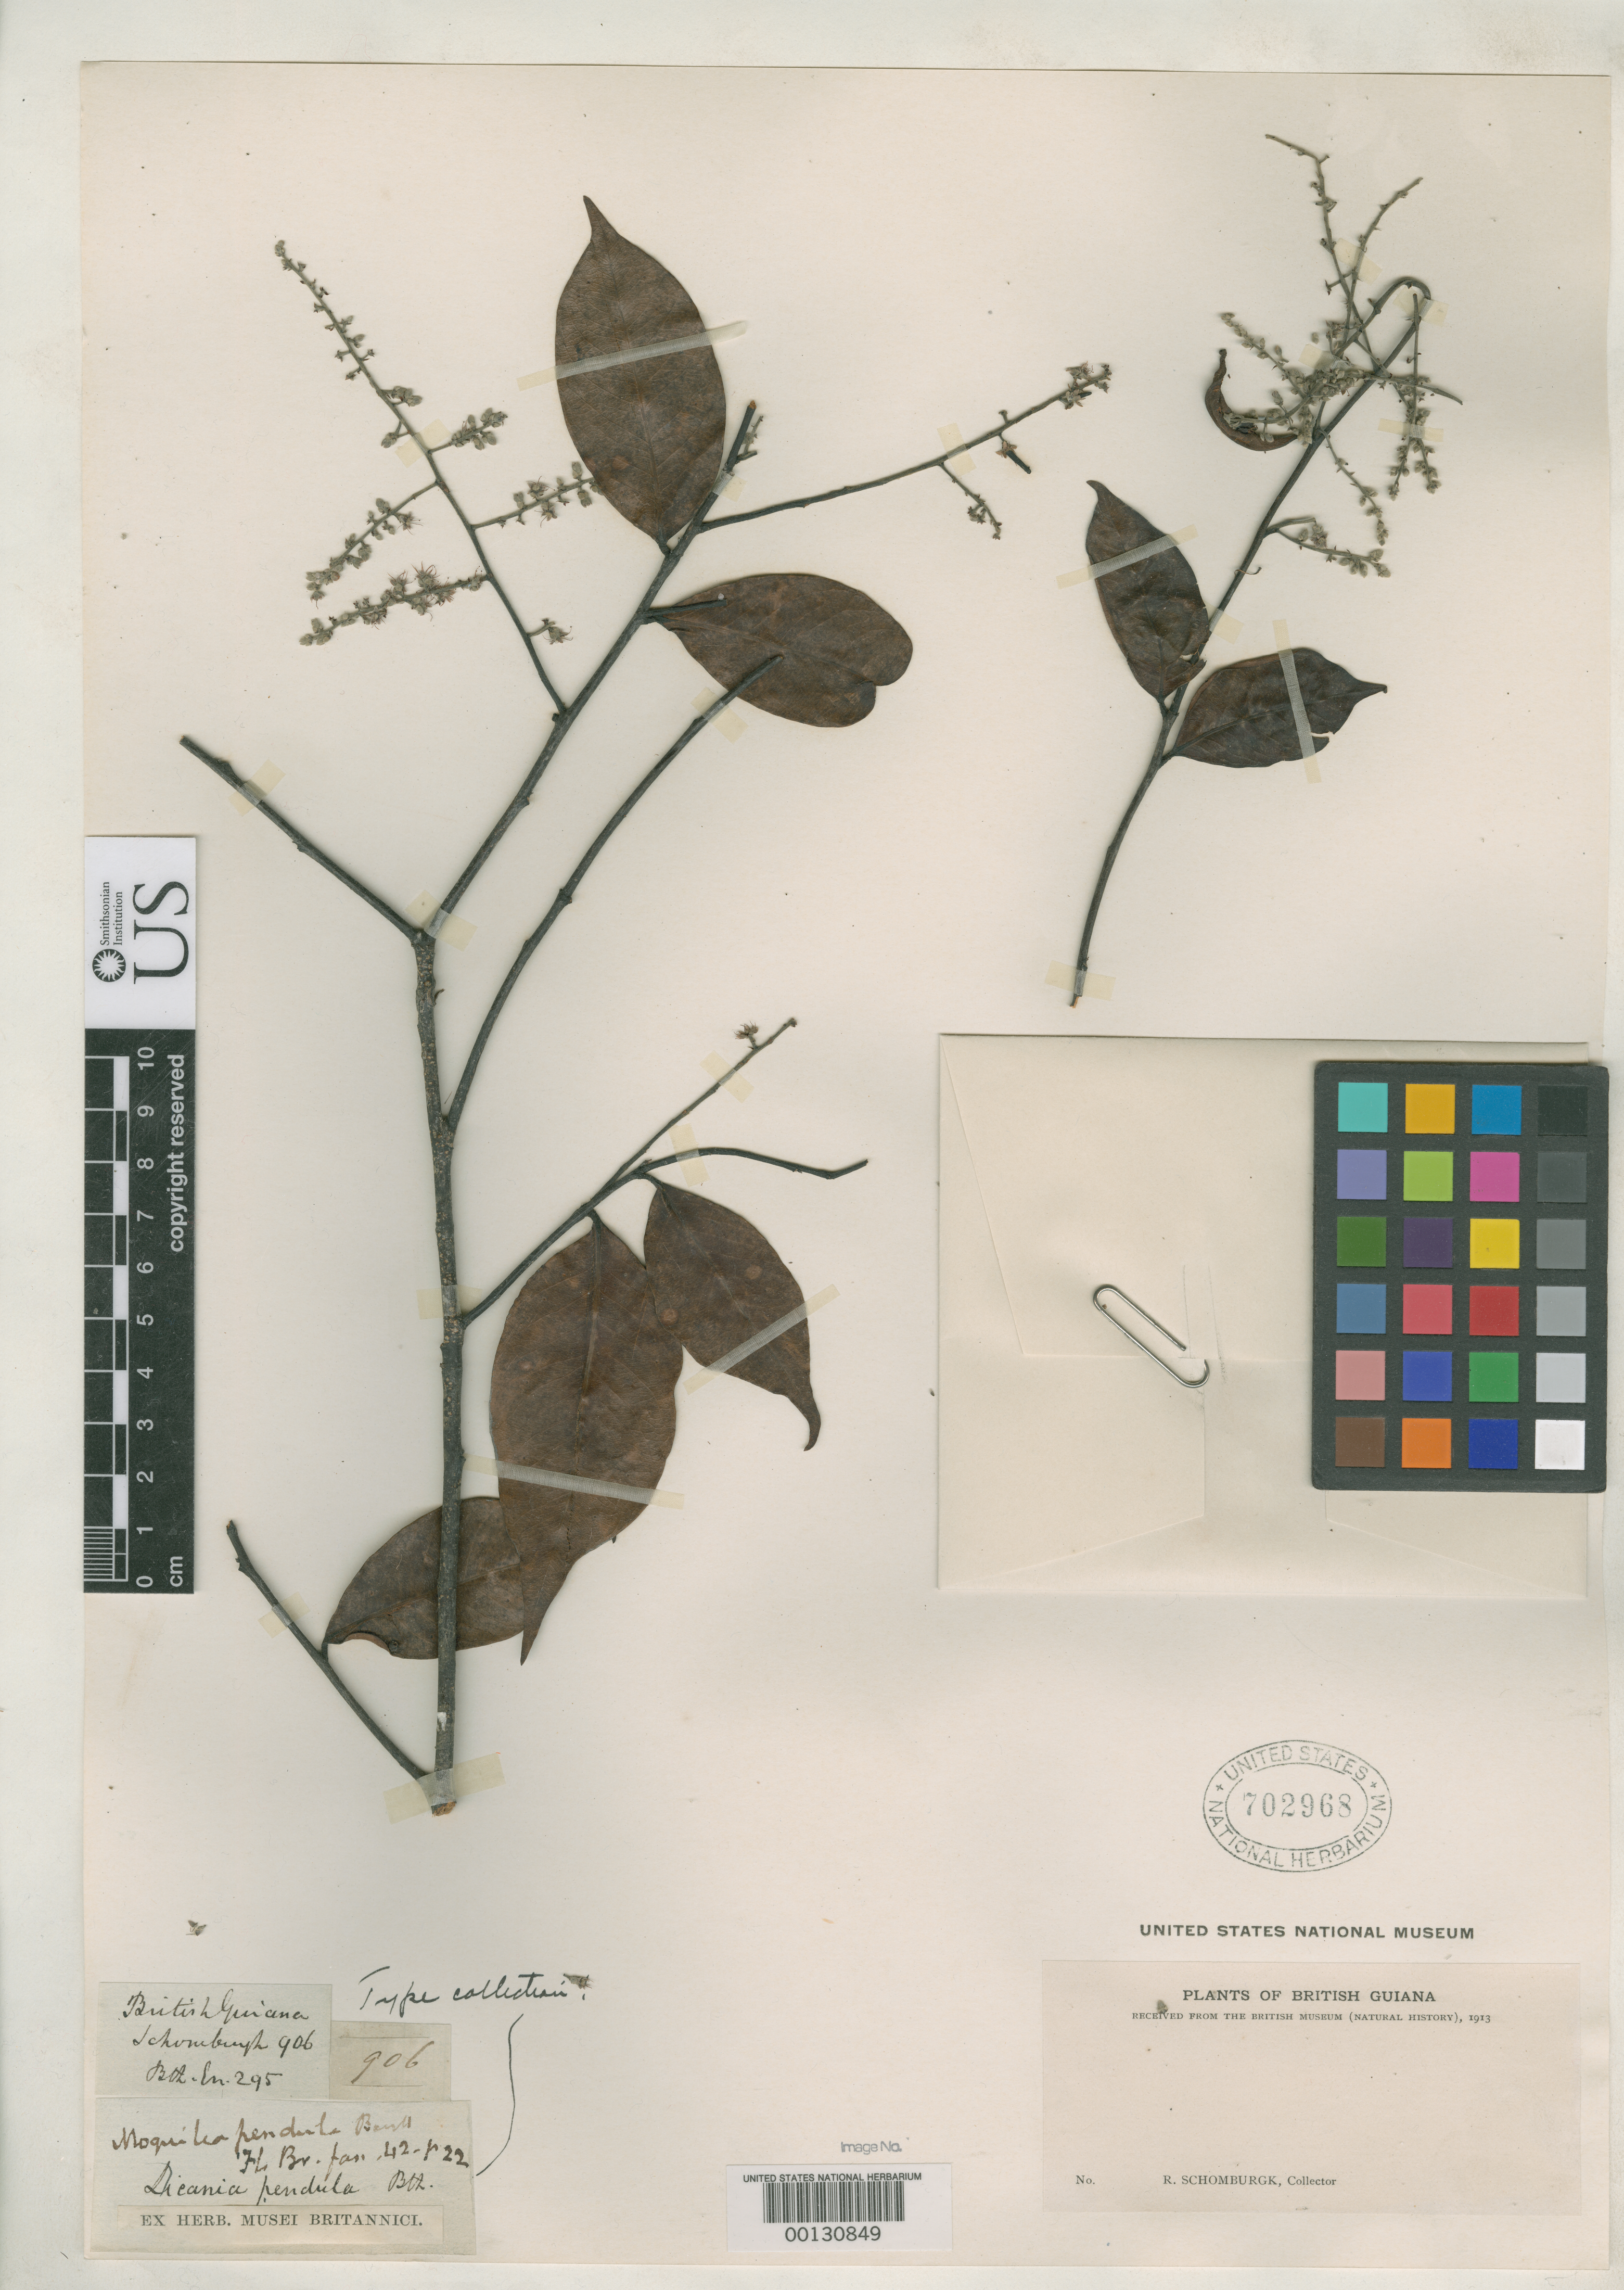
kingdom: Plantae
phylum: Tracheophyta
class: Magnoliopsida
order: Malpighiales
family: Chrysobalanaceae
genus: Licania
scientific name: Licania pendula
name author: Benth.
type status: Isotype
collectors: R. H. Schomburgk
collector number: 906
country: Guyana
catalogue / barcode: US 702968